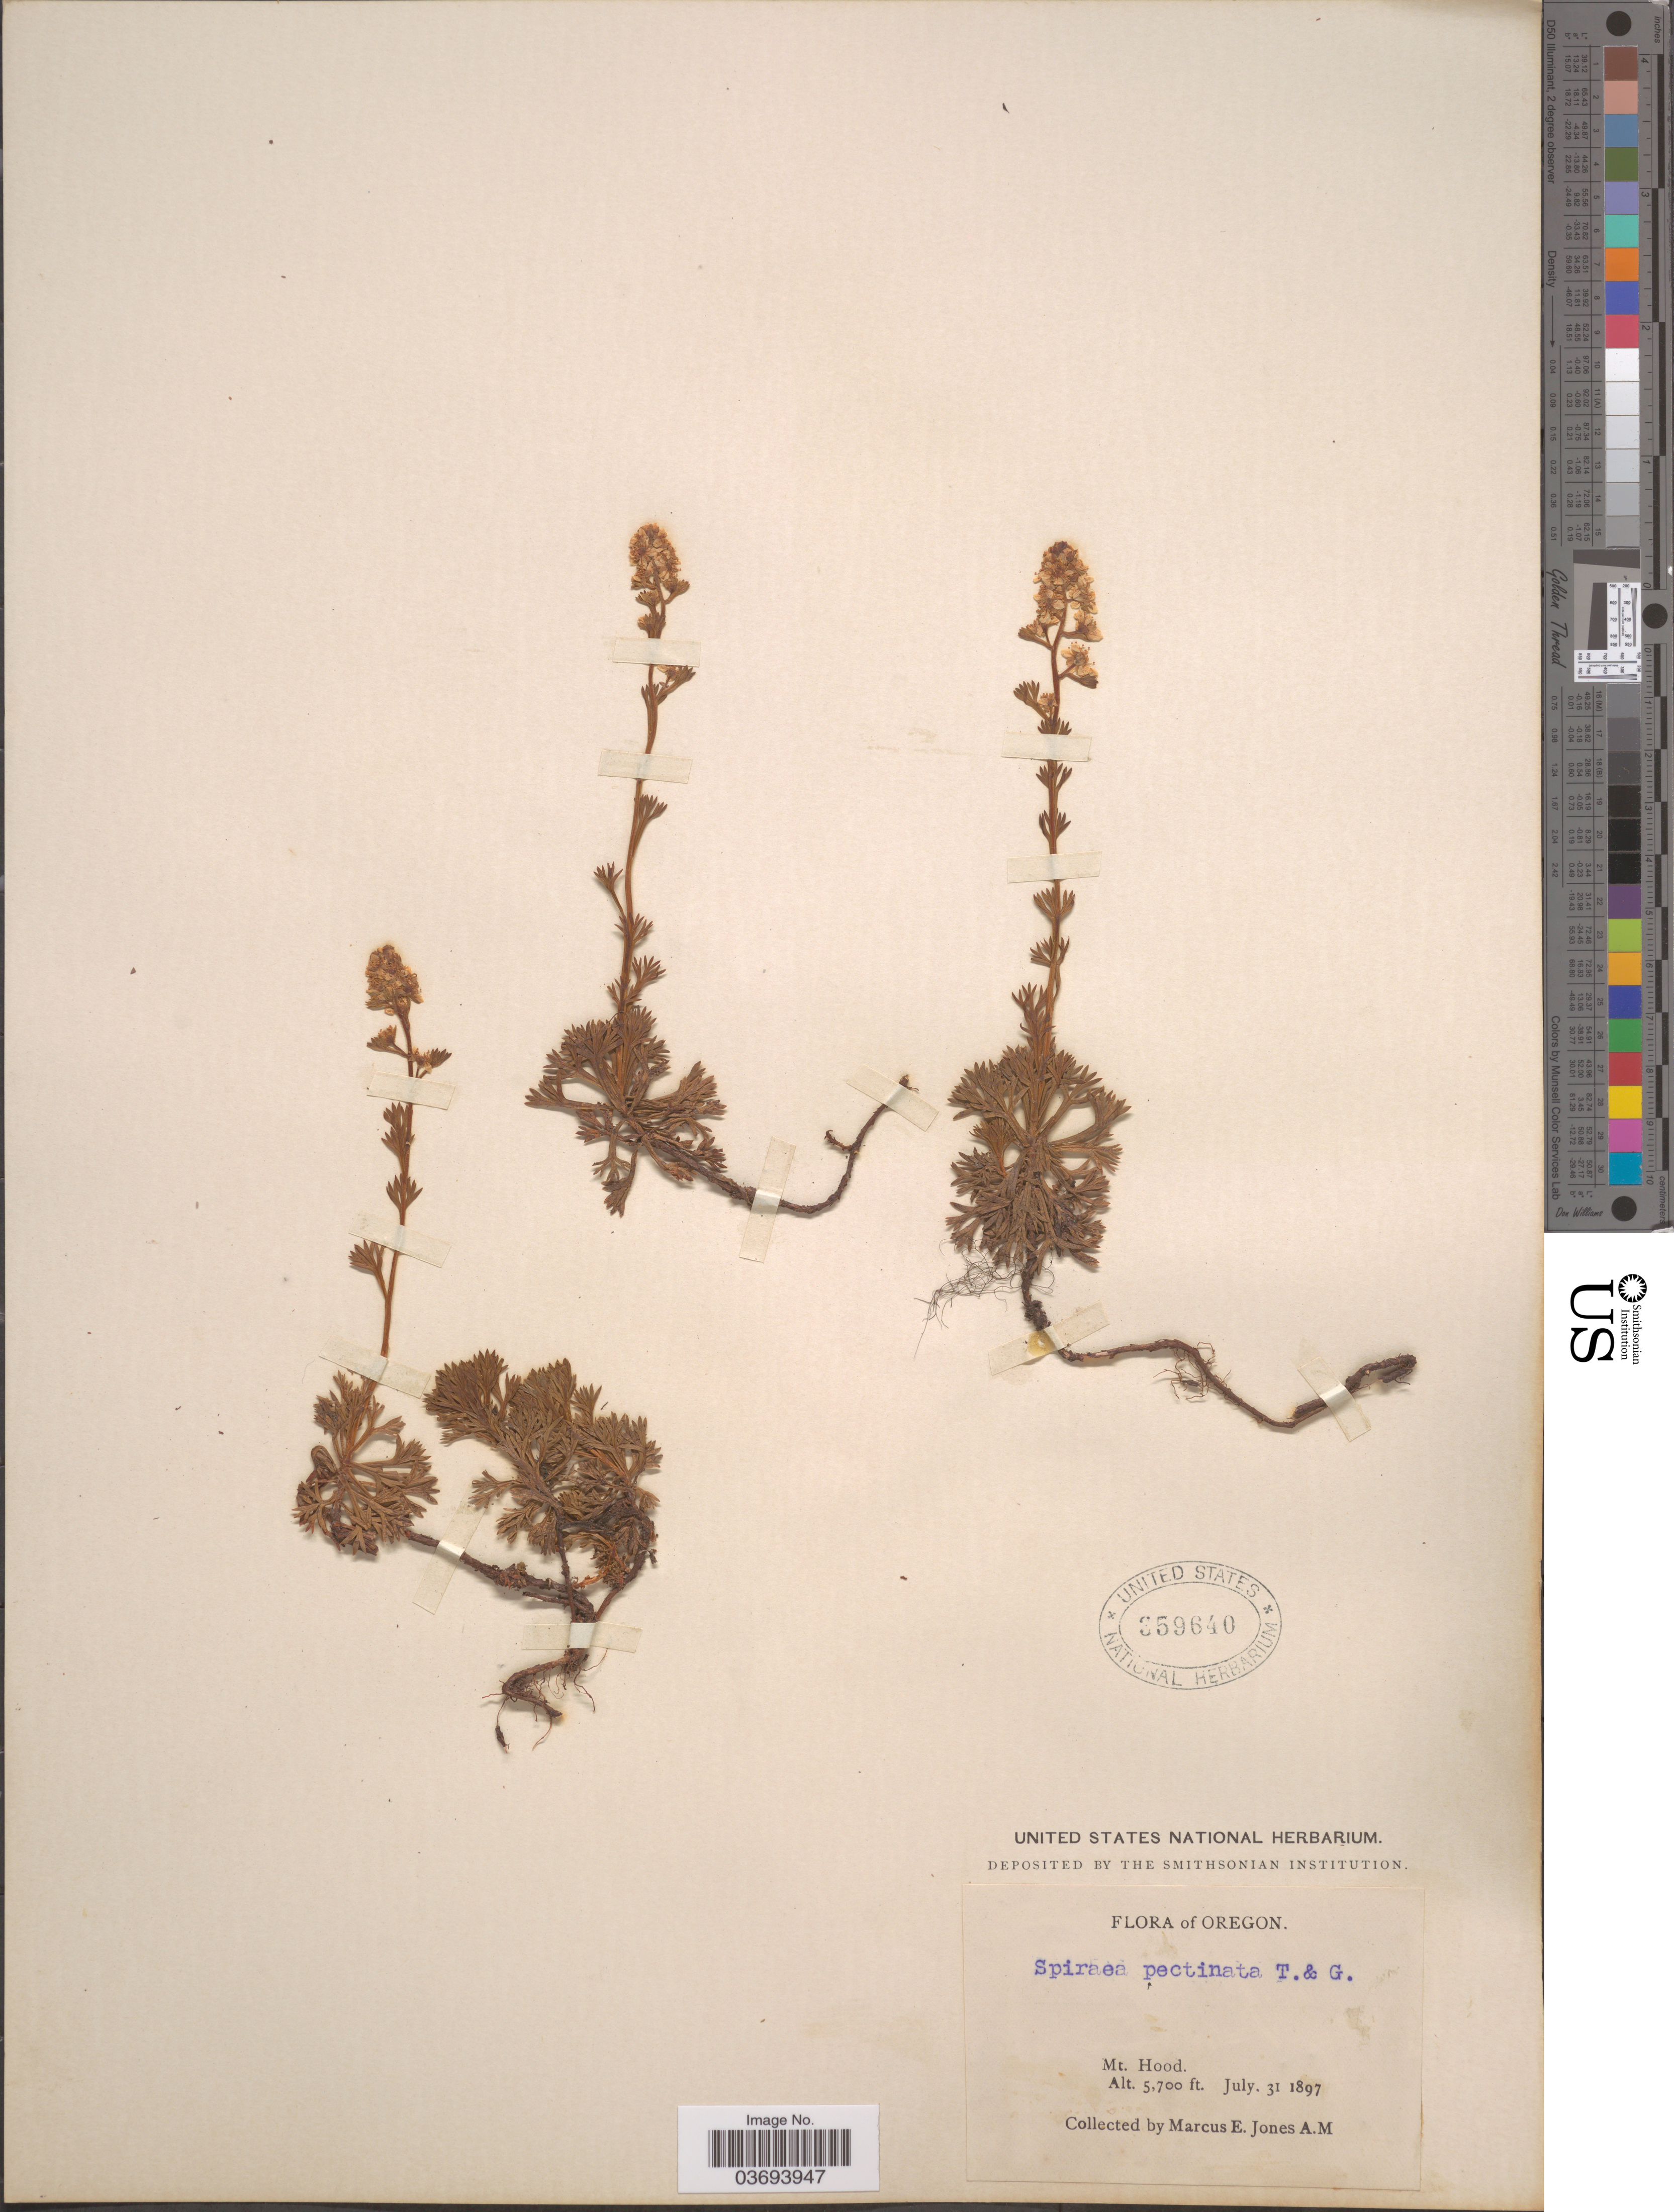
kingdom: Plantae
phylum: Tracheophyta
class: Magnoliopsida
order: Rosales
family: Rosaceae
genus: Luetkea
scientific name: Luetkea pectinata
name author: (Pursh) Kuntze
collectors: M. E. Jones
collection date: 1897-07-31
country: United States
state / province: Oregon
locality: Mt. Hood.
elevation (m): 1737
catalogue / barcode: US 359640